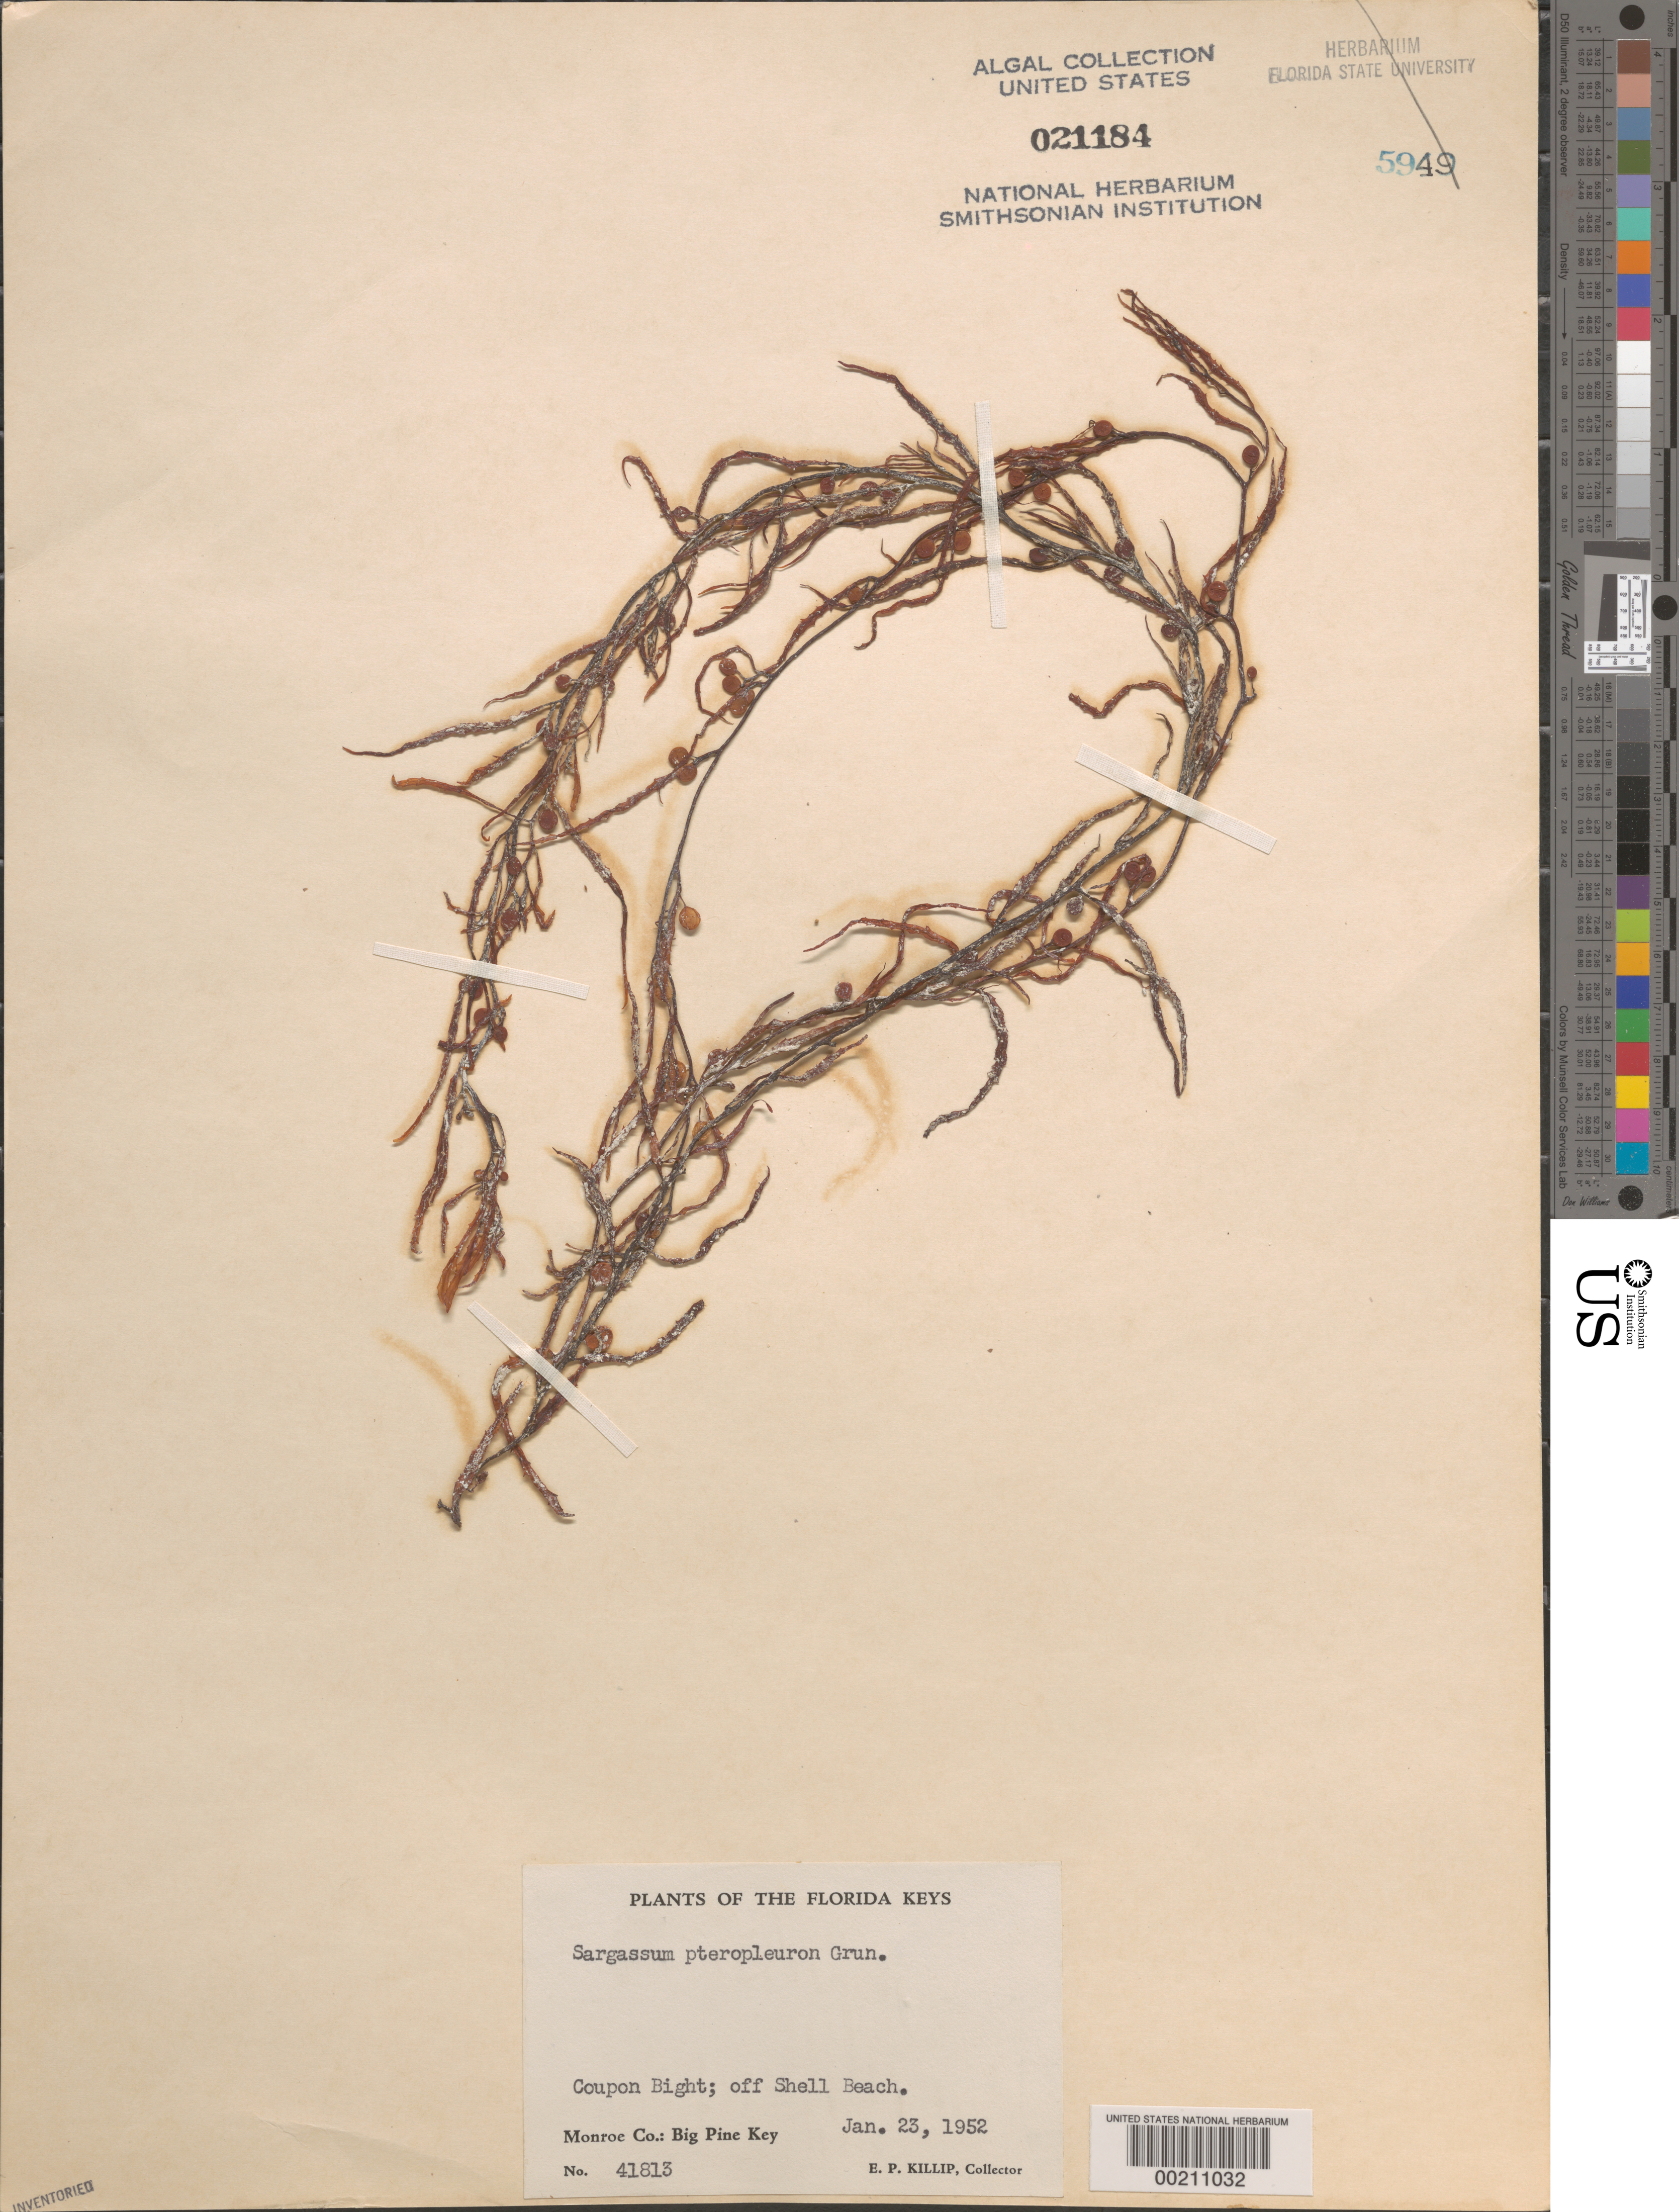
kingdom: Chromista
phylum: Ochrophyta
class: Phaeophyceae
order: Fucales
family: Sargassaceae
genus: Sargassum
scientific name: Sargassum pteropleuron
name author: Grunow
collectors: E. P. Killip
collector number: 41813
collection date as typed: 23 Jan 1952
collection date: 1952-01-23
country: United States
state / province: Florida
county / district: Monroe County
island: Big Pine Key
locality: Coupon Bight off Shell Beach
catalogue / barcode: US 21184